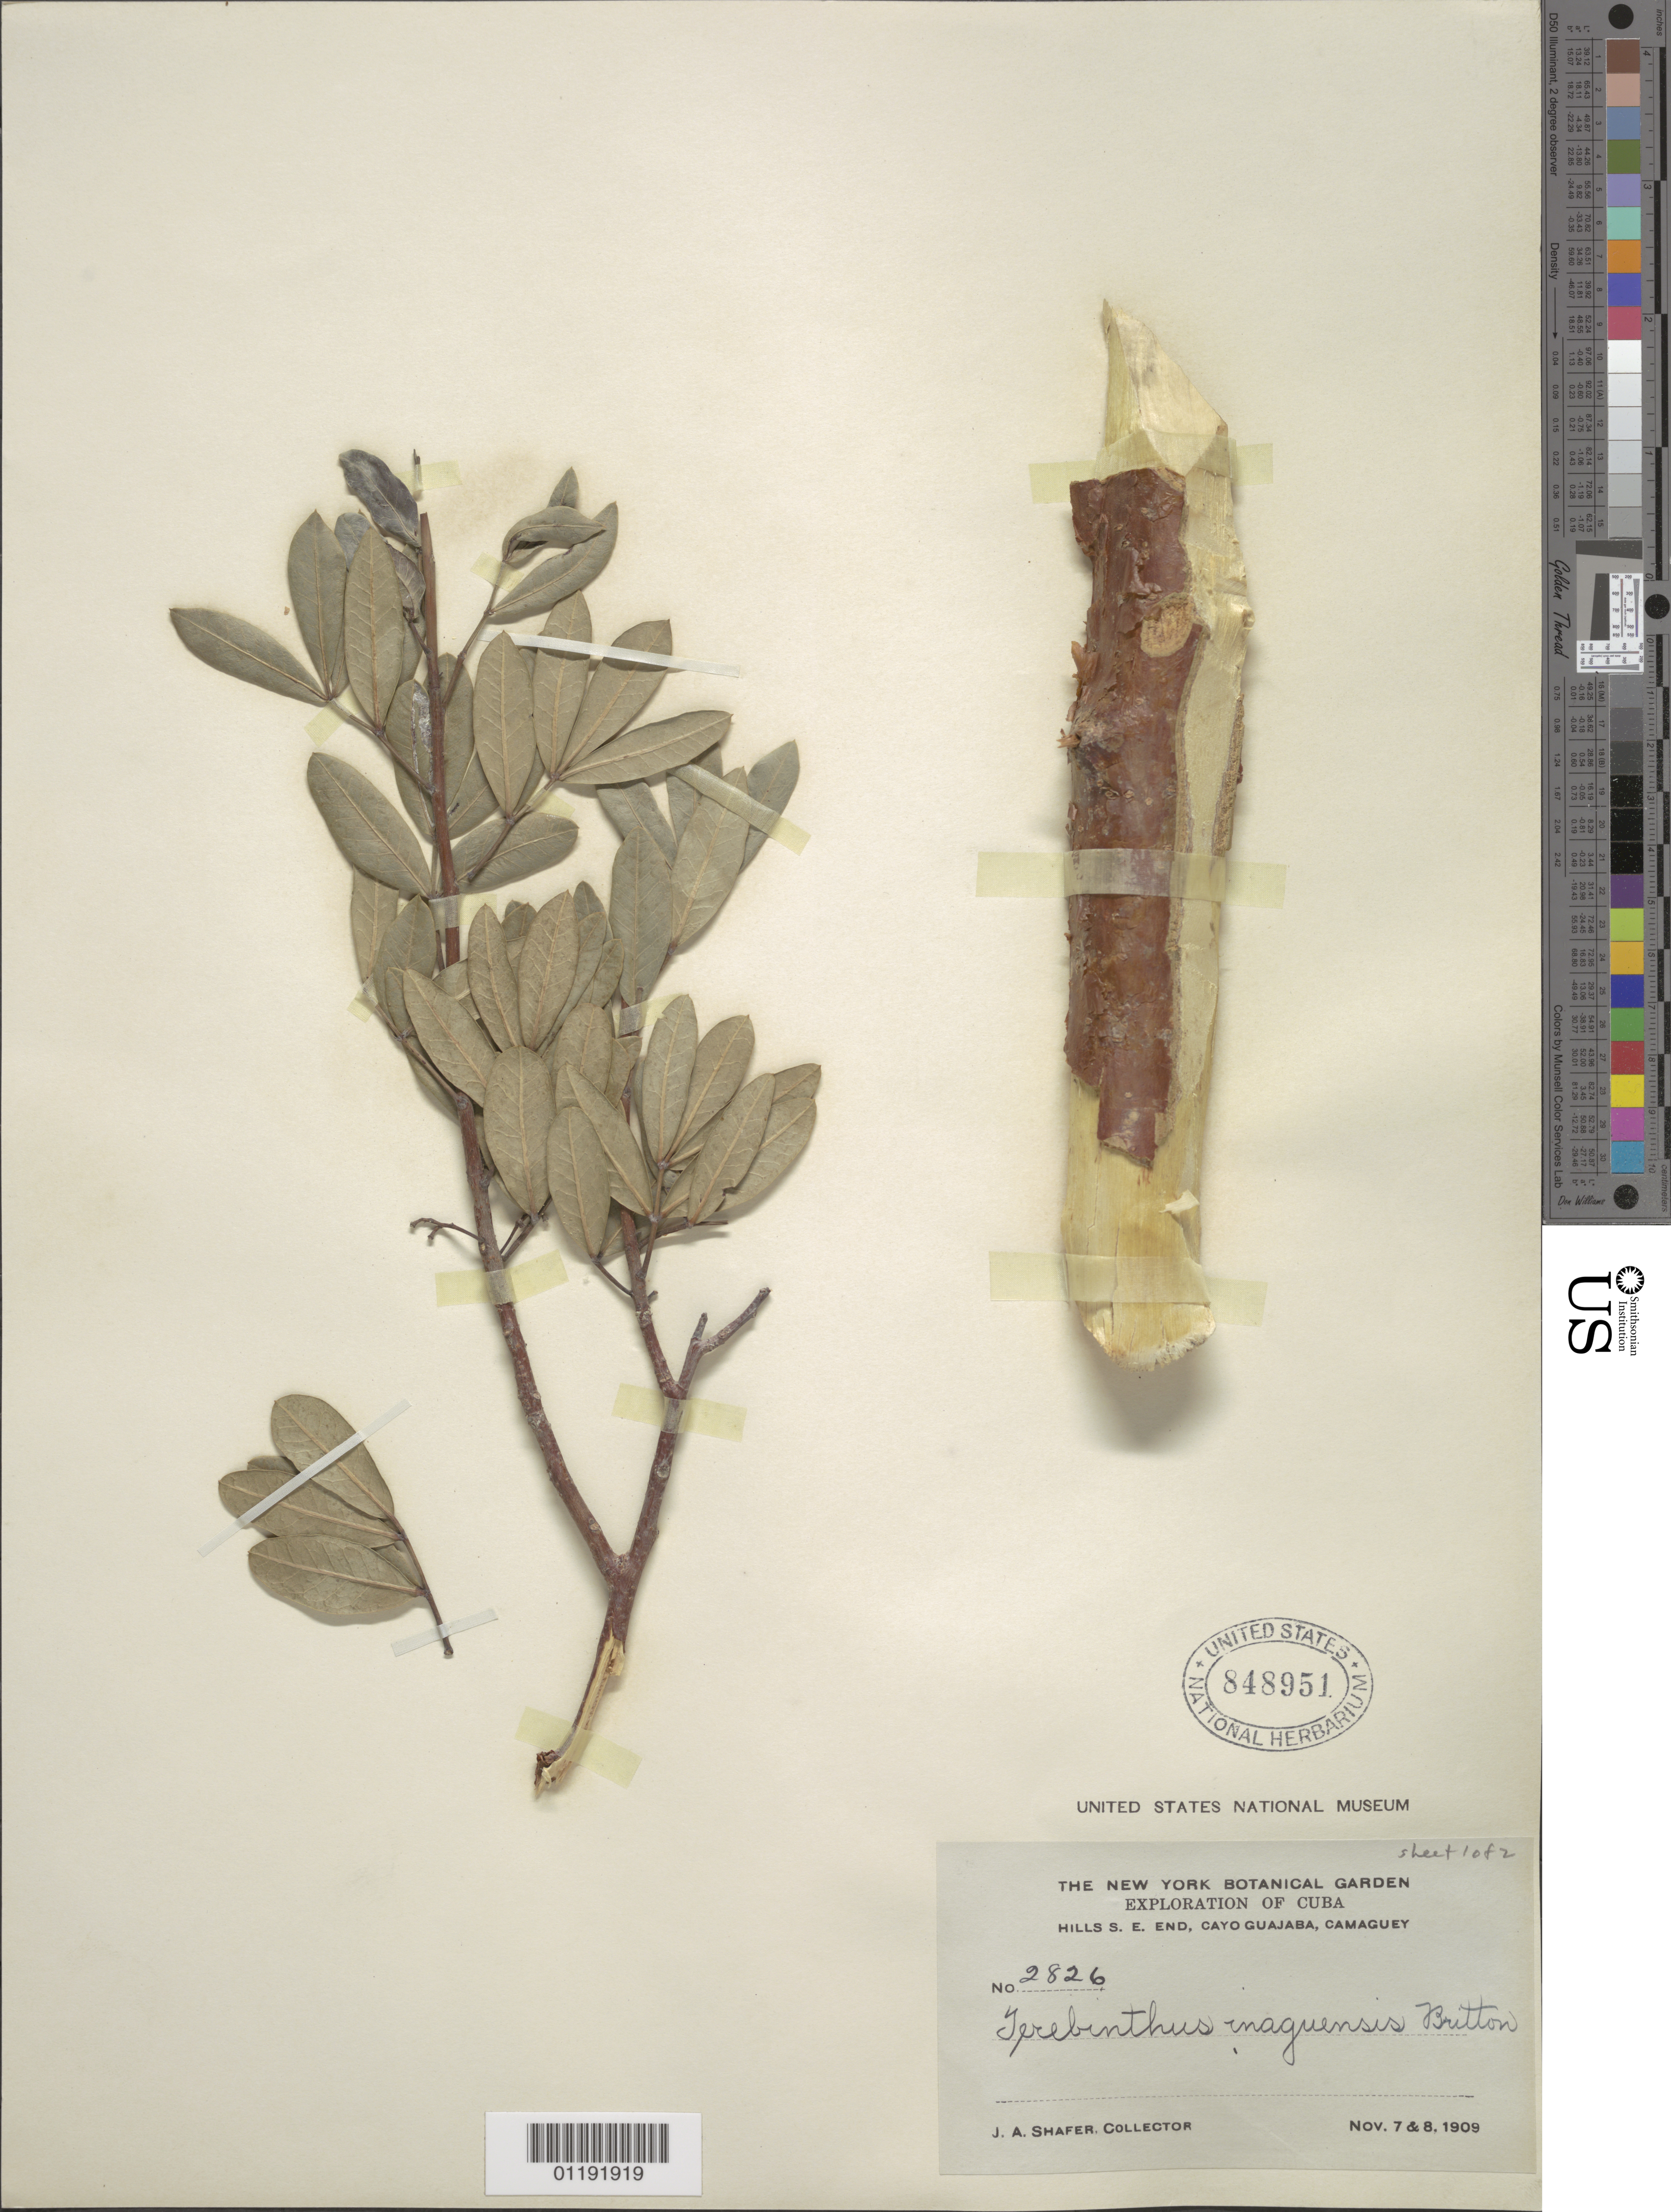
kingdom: Plantae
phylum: Tracheophyta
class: Magnoliopsida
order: Sapindales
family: Burseraceae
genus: Bursera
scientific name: Bursera inaguensis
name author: Britton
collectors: J. A. Shafer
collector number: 2826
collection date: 1909-11-07,1909-11-08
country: Cuba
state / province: Camagüey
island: Cuba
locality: Cayo Guajaba, SE end of Hills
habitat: Hills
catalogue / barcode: US 848951